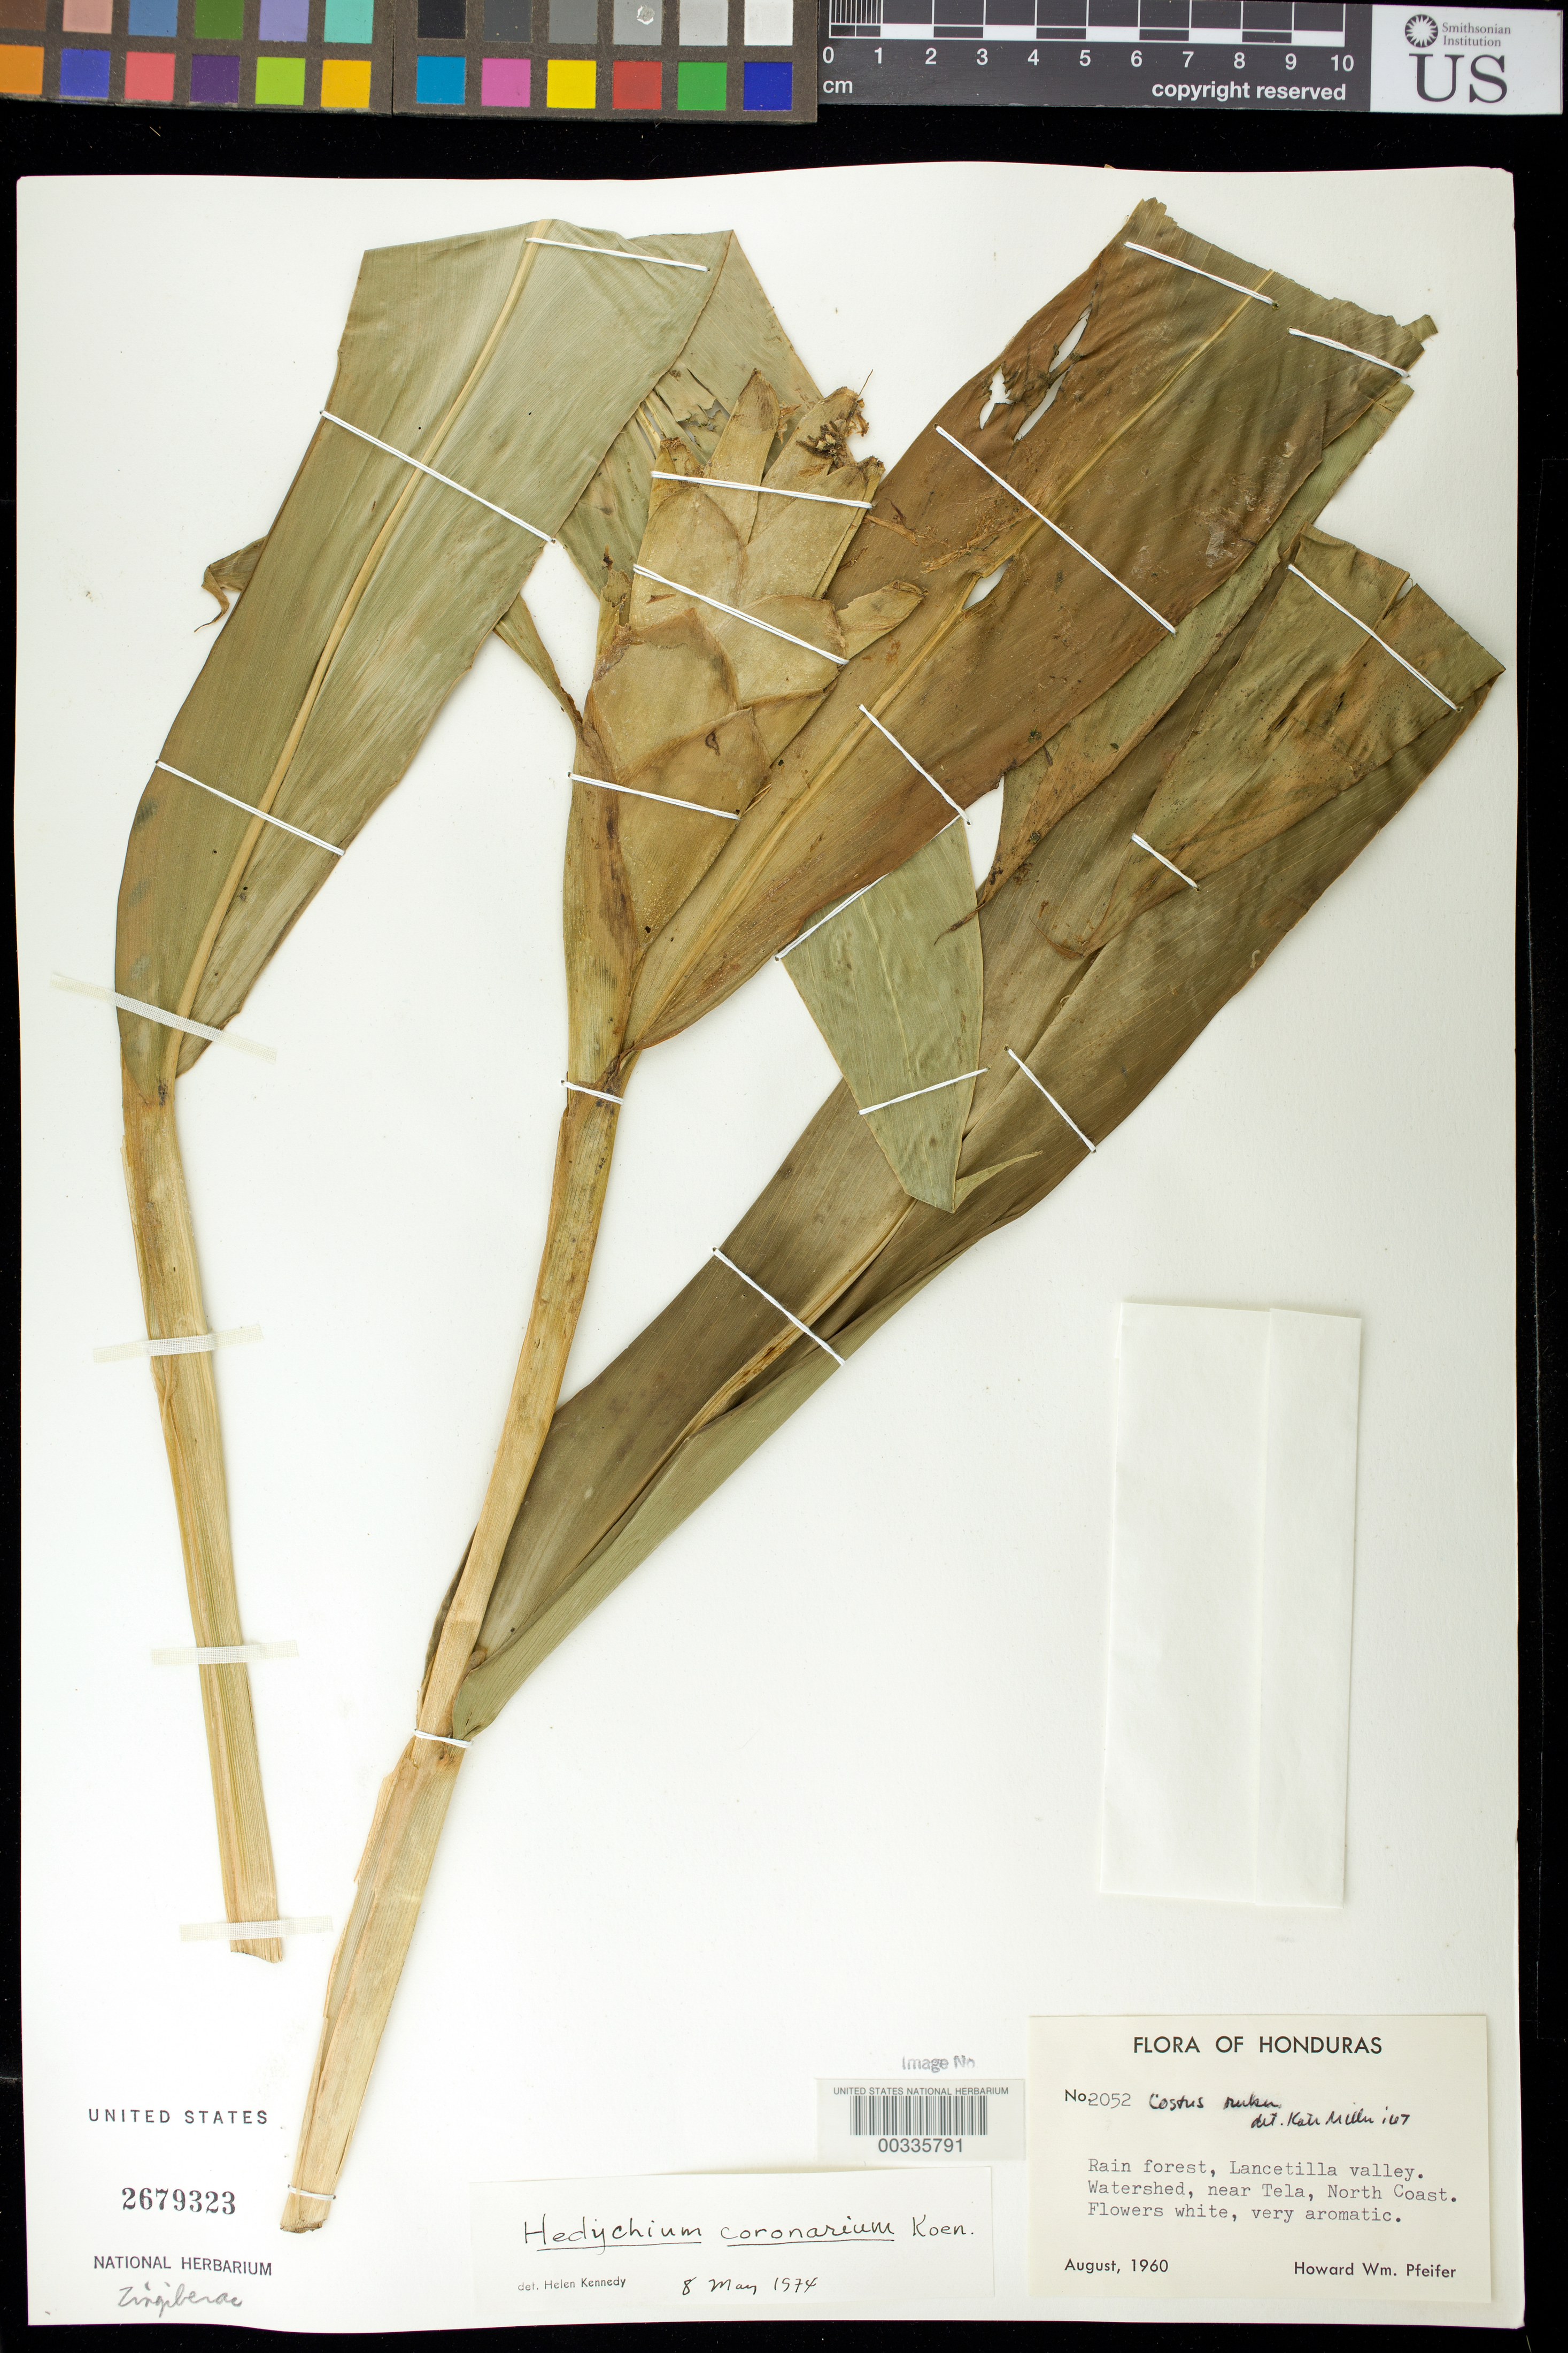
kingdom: Plantae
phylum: Tracheophyta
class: Liliopsida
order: Zingiberales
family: Zingiberaceae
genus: Hedychium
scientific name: Hedychium coronarium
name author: J. Koenig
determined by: Kennedy, Helen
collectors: H. W. Pfeifer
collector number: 2052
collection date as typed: Aug 1960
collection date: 1960-08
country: Honduras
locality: Watershed, near Tela, north coast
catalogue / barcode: US 2679323